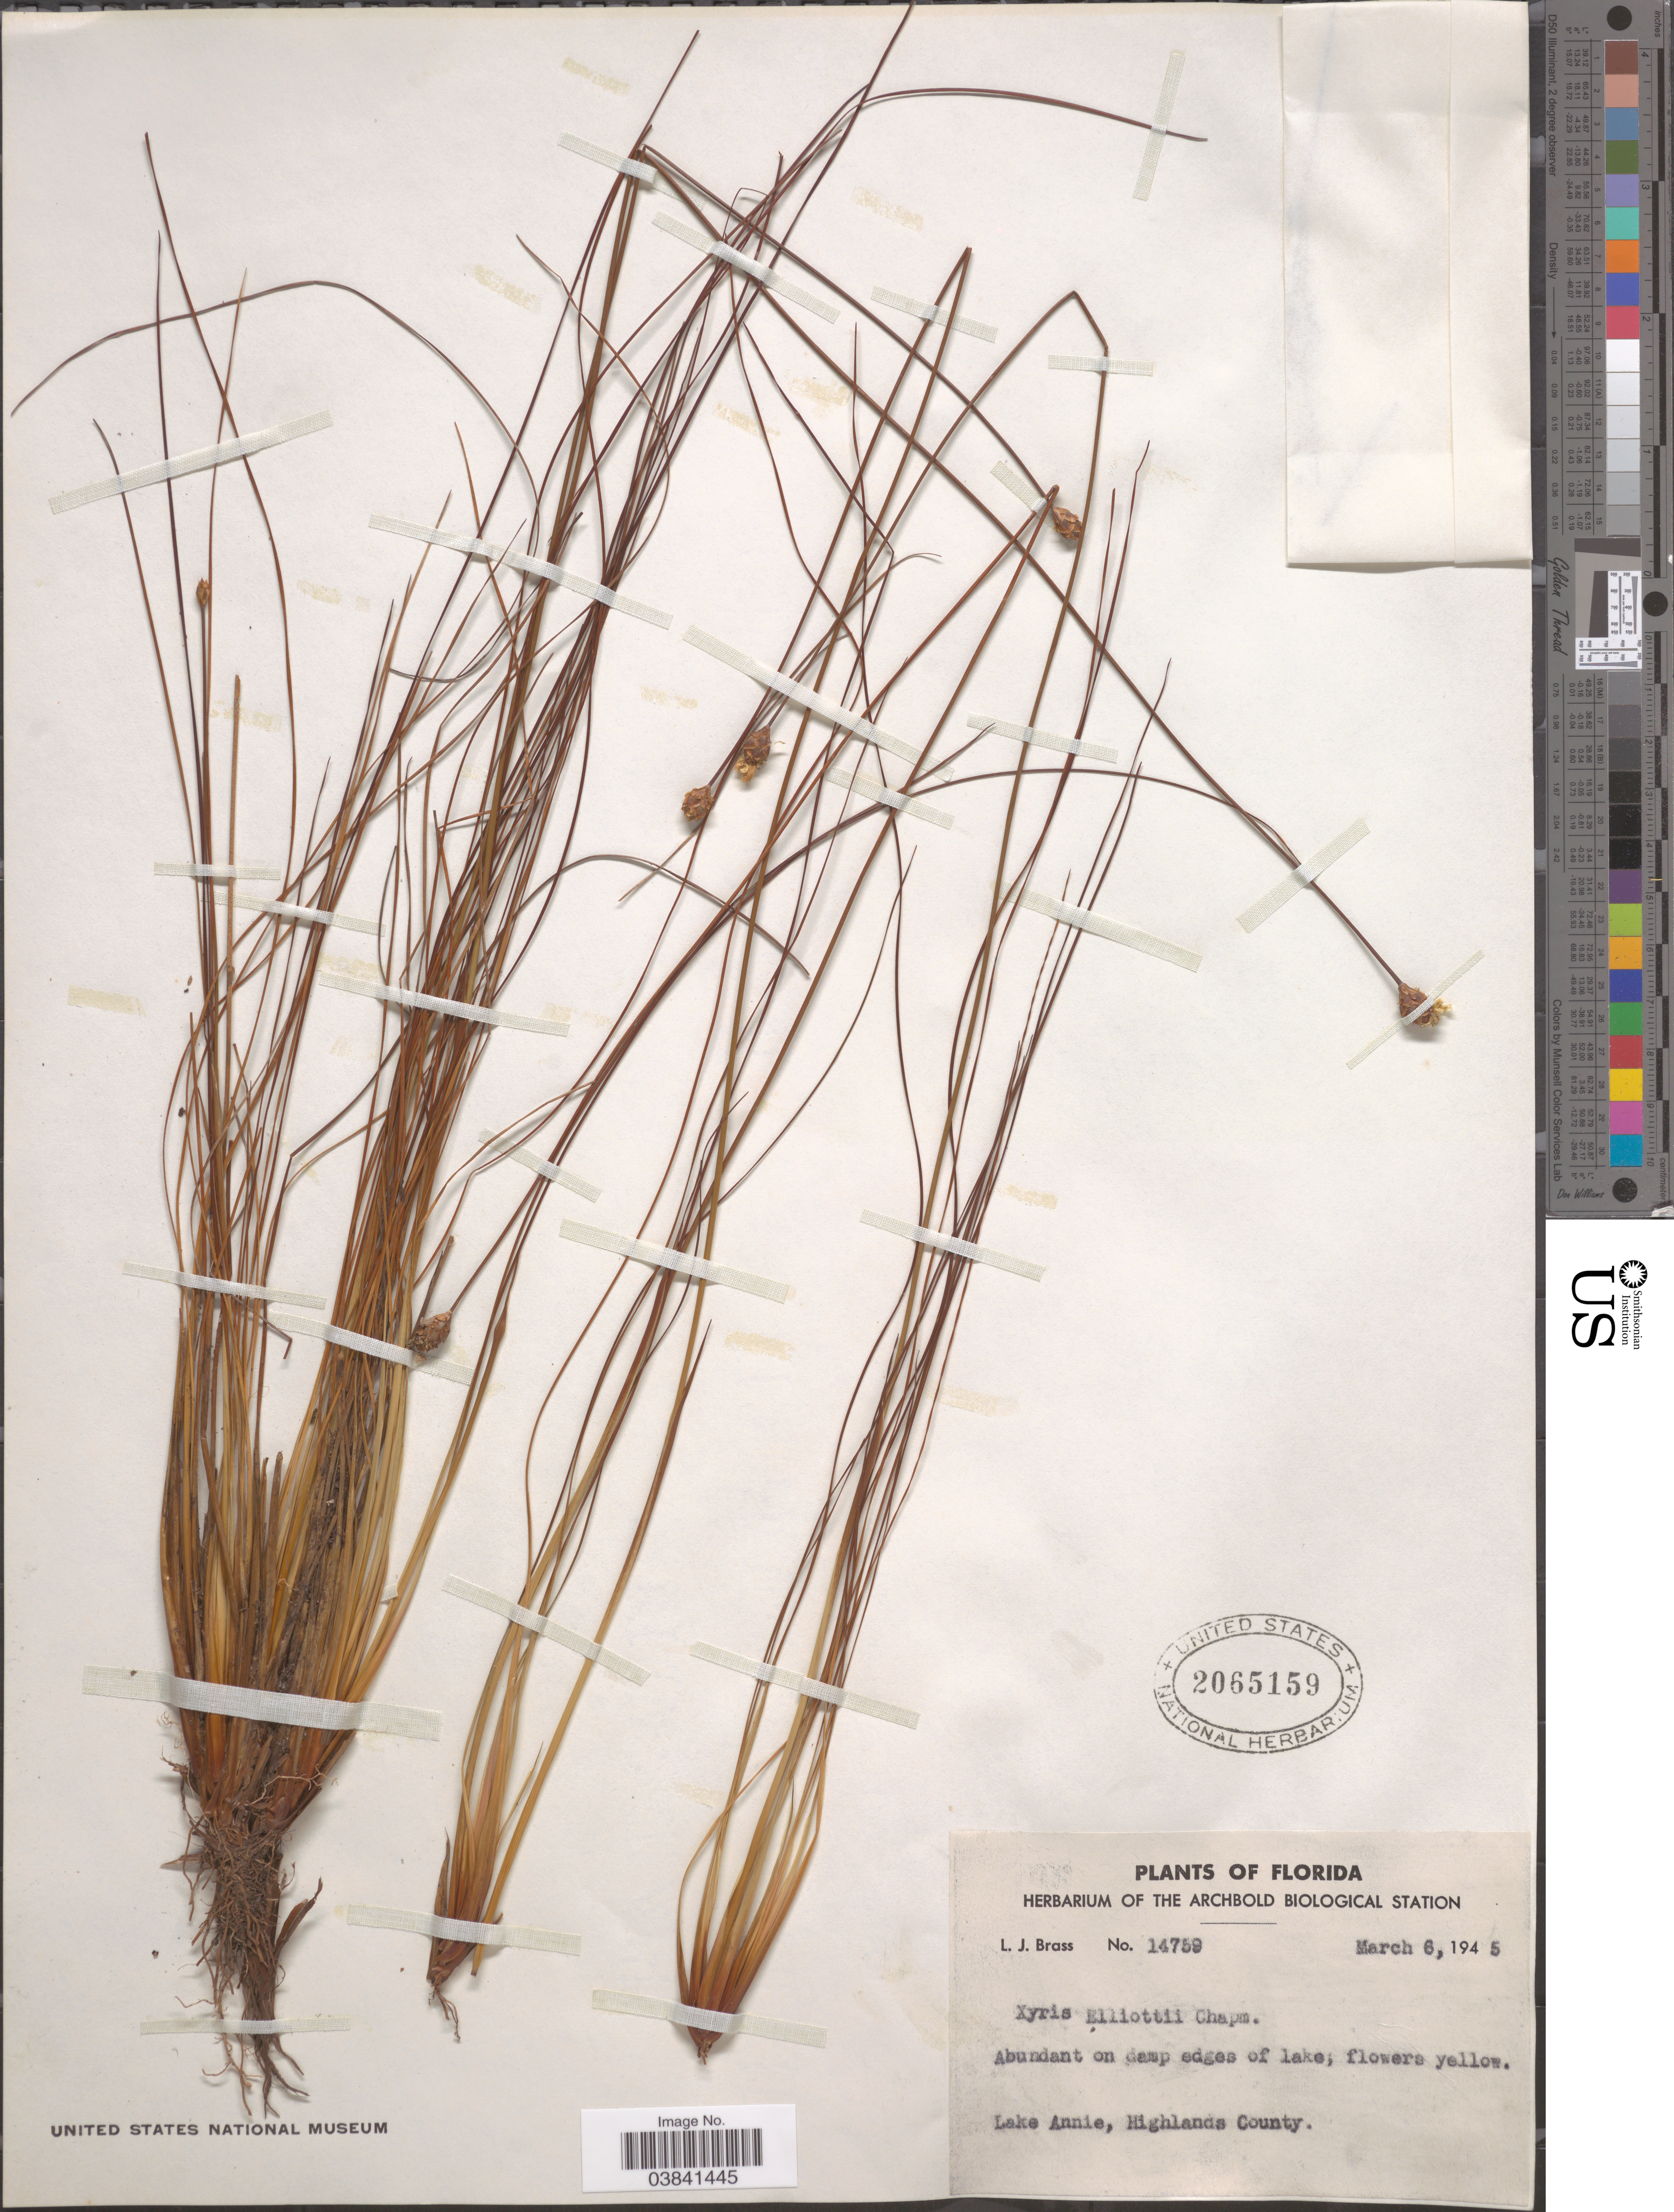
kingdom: Plantae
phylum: Tracheophyta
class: Liliopsida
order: Poales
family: Xyridaceae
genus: Xyris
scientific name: Xyris elliottii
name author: Chapm.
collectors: L. J. Brass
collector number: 14759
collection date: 1945-03-06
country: United States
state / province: Florida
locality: On damp edges of lake; Lake Annie, Highlands County.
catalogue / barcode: US 2065159